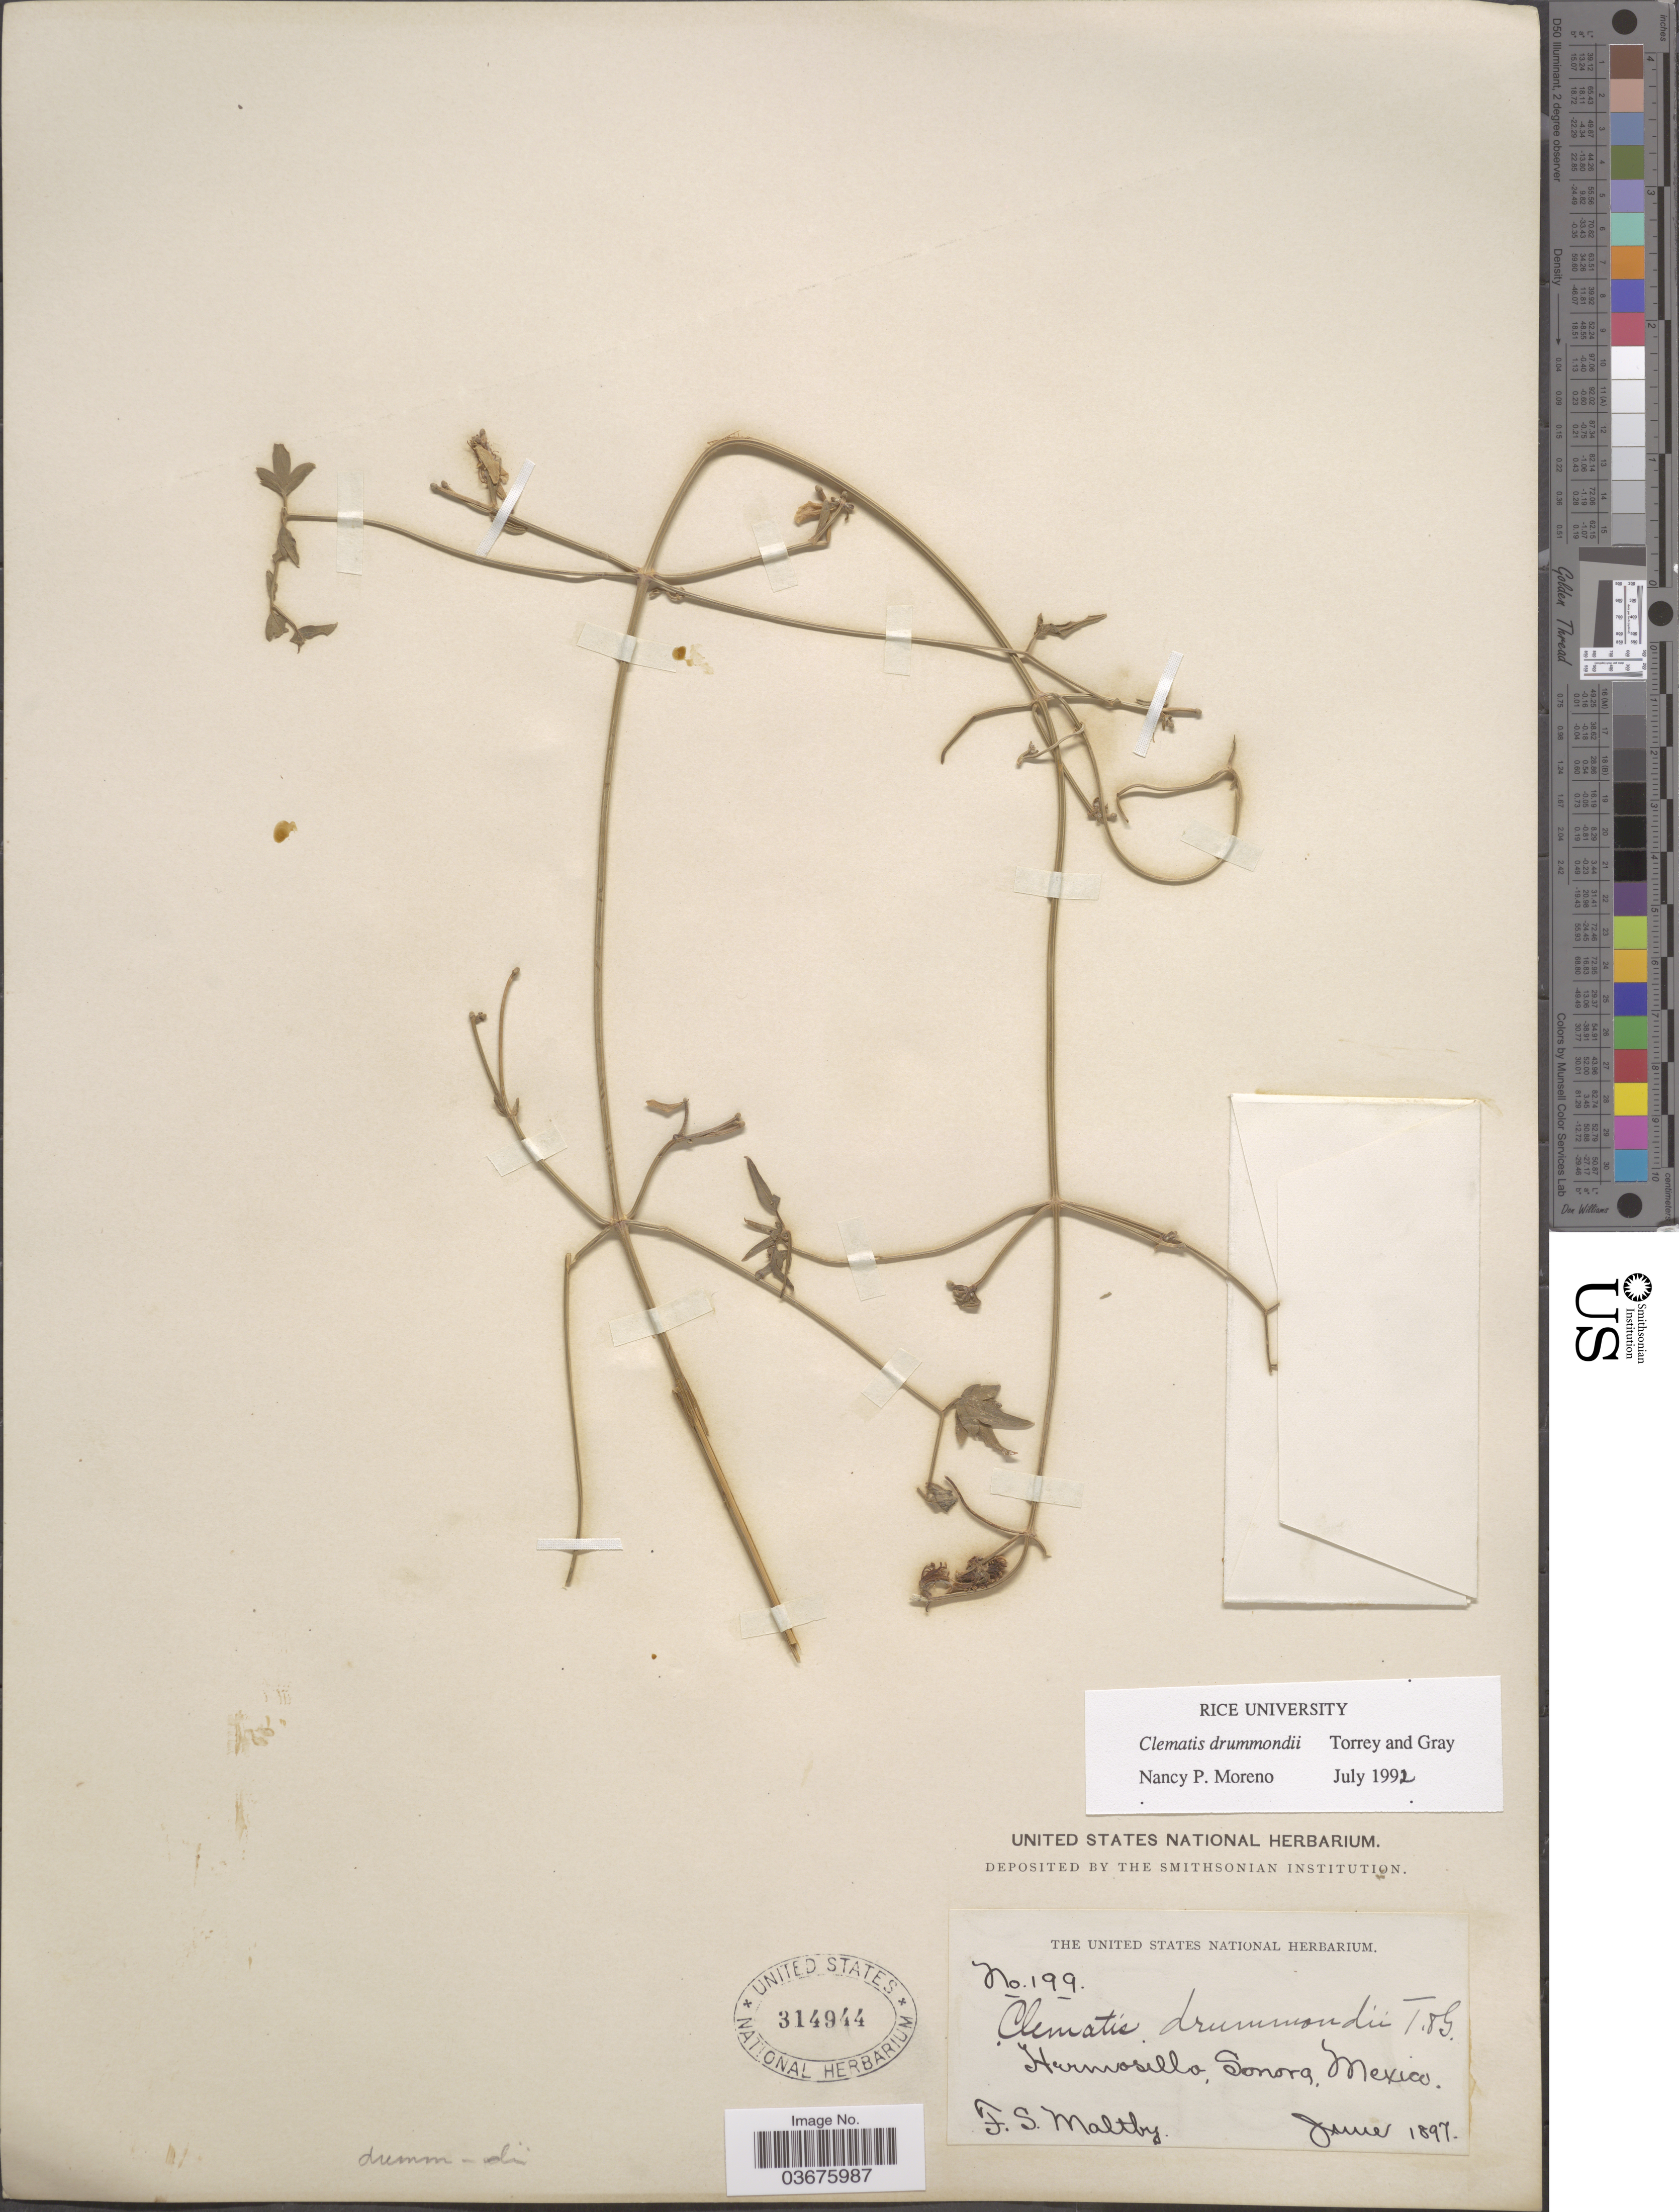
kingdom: Plantae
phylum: Tracheophyta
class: Magnoliopsida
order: Ranunculales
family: Ranunculaceae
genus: Clematis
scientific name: Clematis drummondii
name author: Torr. & A. Gray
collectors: F. S. Maltby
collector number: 199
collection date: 1897-06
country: Mexico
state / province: Sonora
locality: Hermosillo.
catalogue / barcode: US 314944